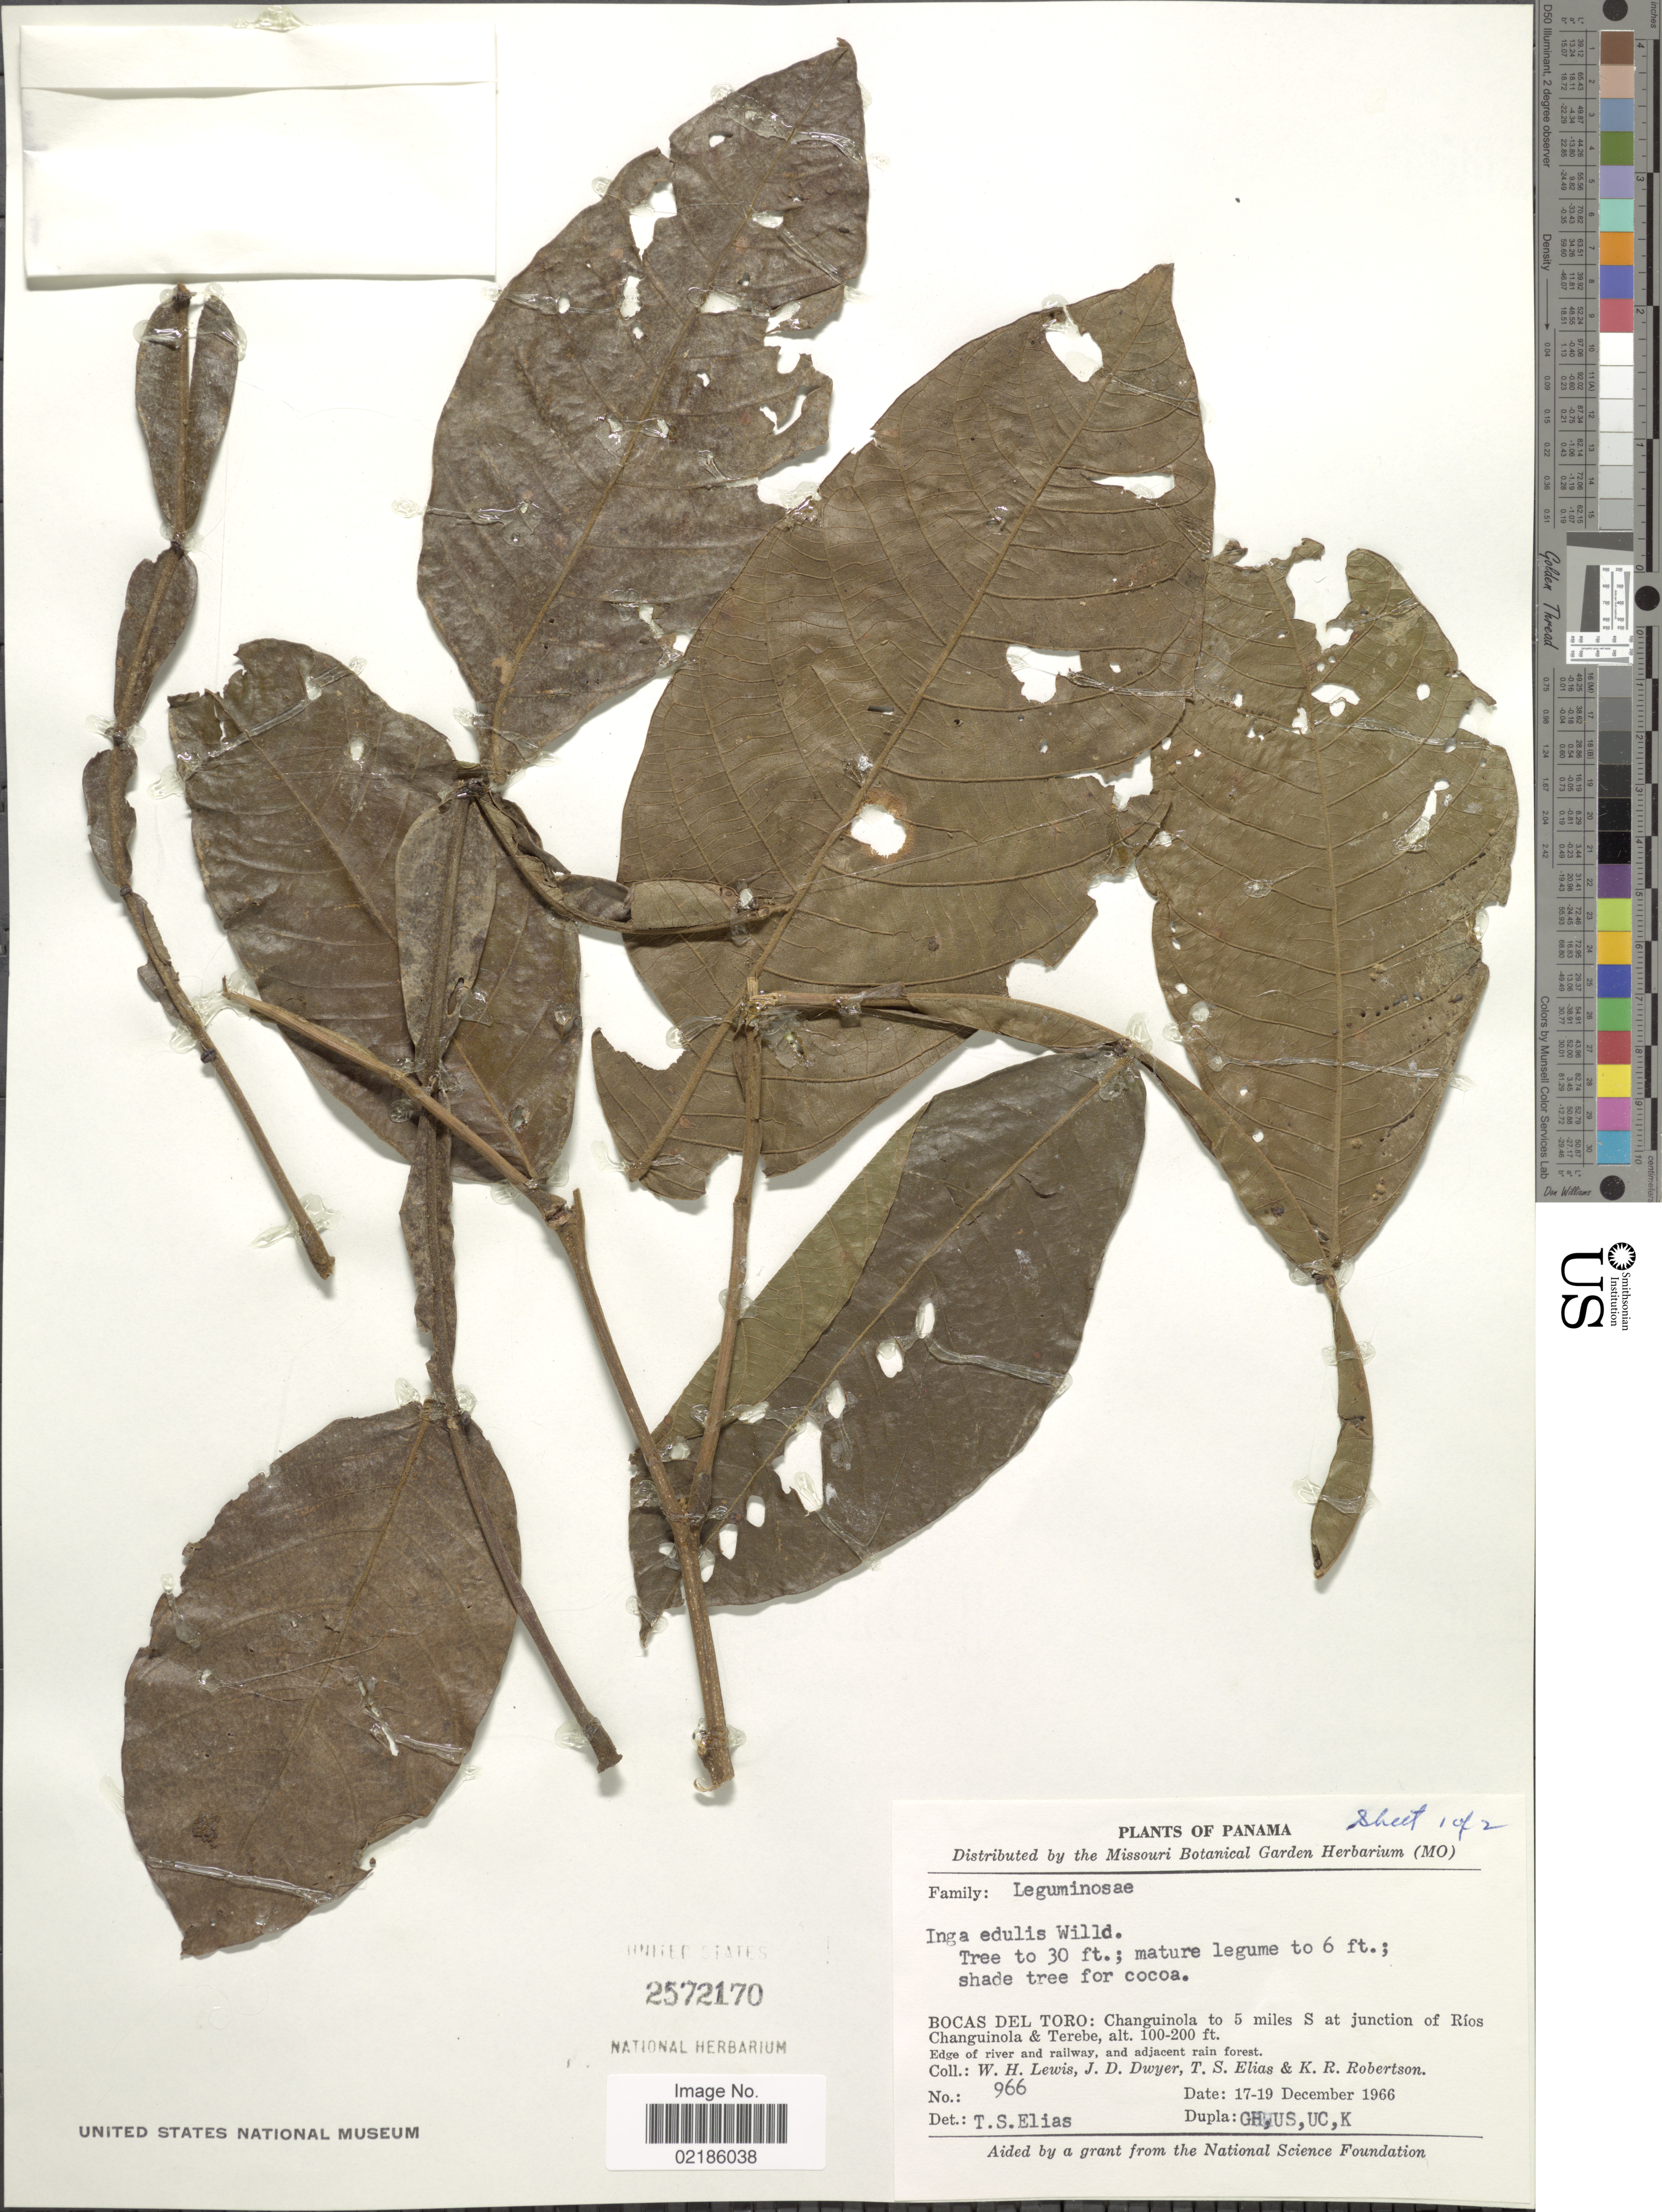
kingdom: Plantae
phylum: Tracheophyta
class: Magnoliopsida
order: Fabales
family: Fabaceae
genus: Inga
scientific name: Inga edulis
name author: Mart.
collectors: W. H. Lewis, J. D. Dwyer, T. S. Elias & K. Robertson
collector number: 966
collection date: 1966-12-17/1966-12-19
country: Panama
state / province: Bocas del Toro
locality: Changuinola to 5 miles S at junction of Rios Changuinola & Terebe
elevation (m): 30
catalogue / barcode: US 2572170